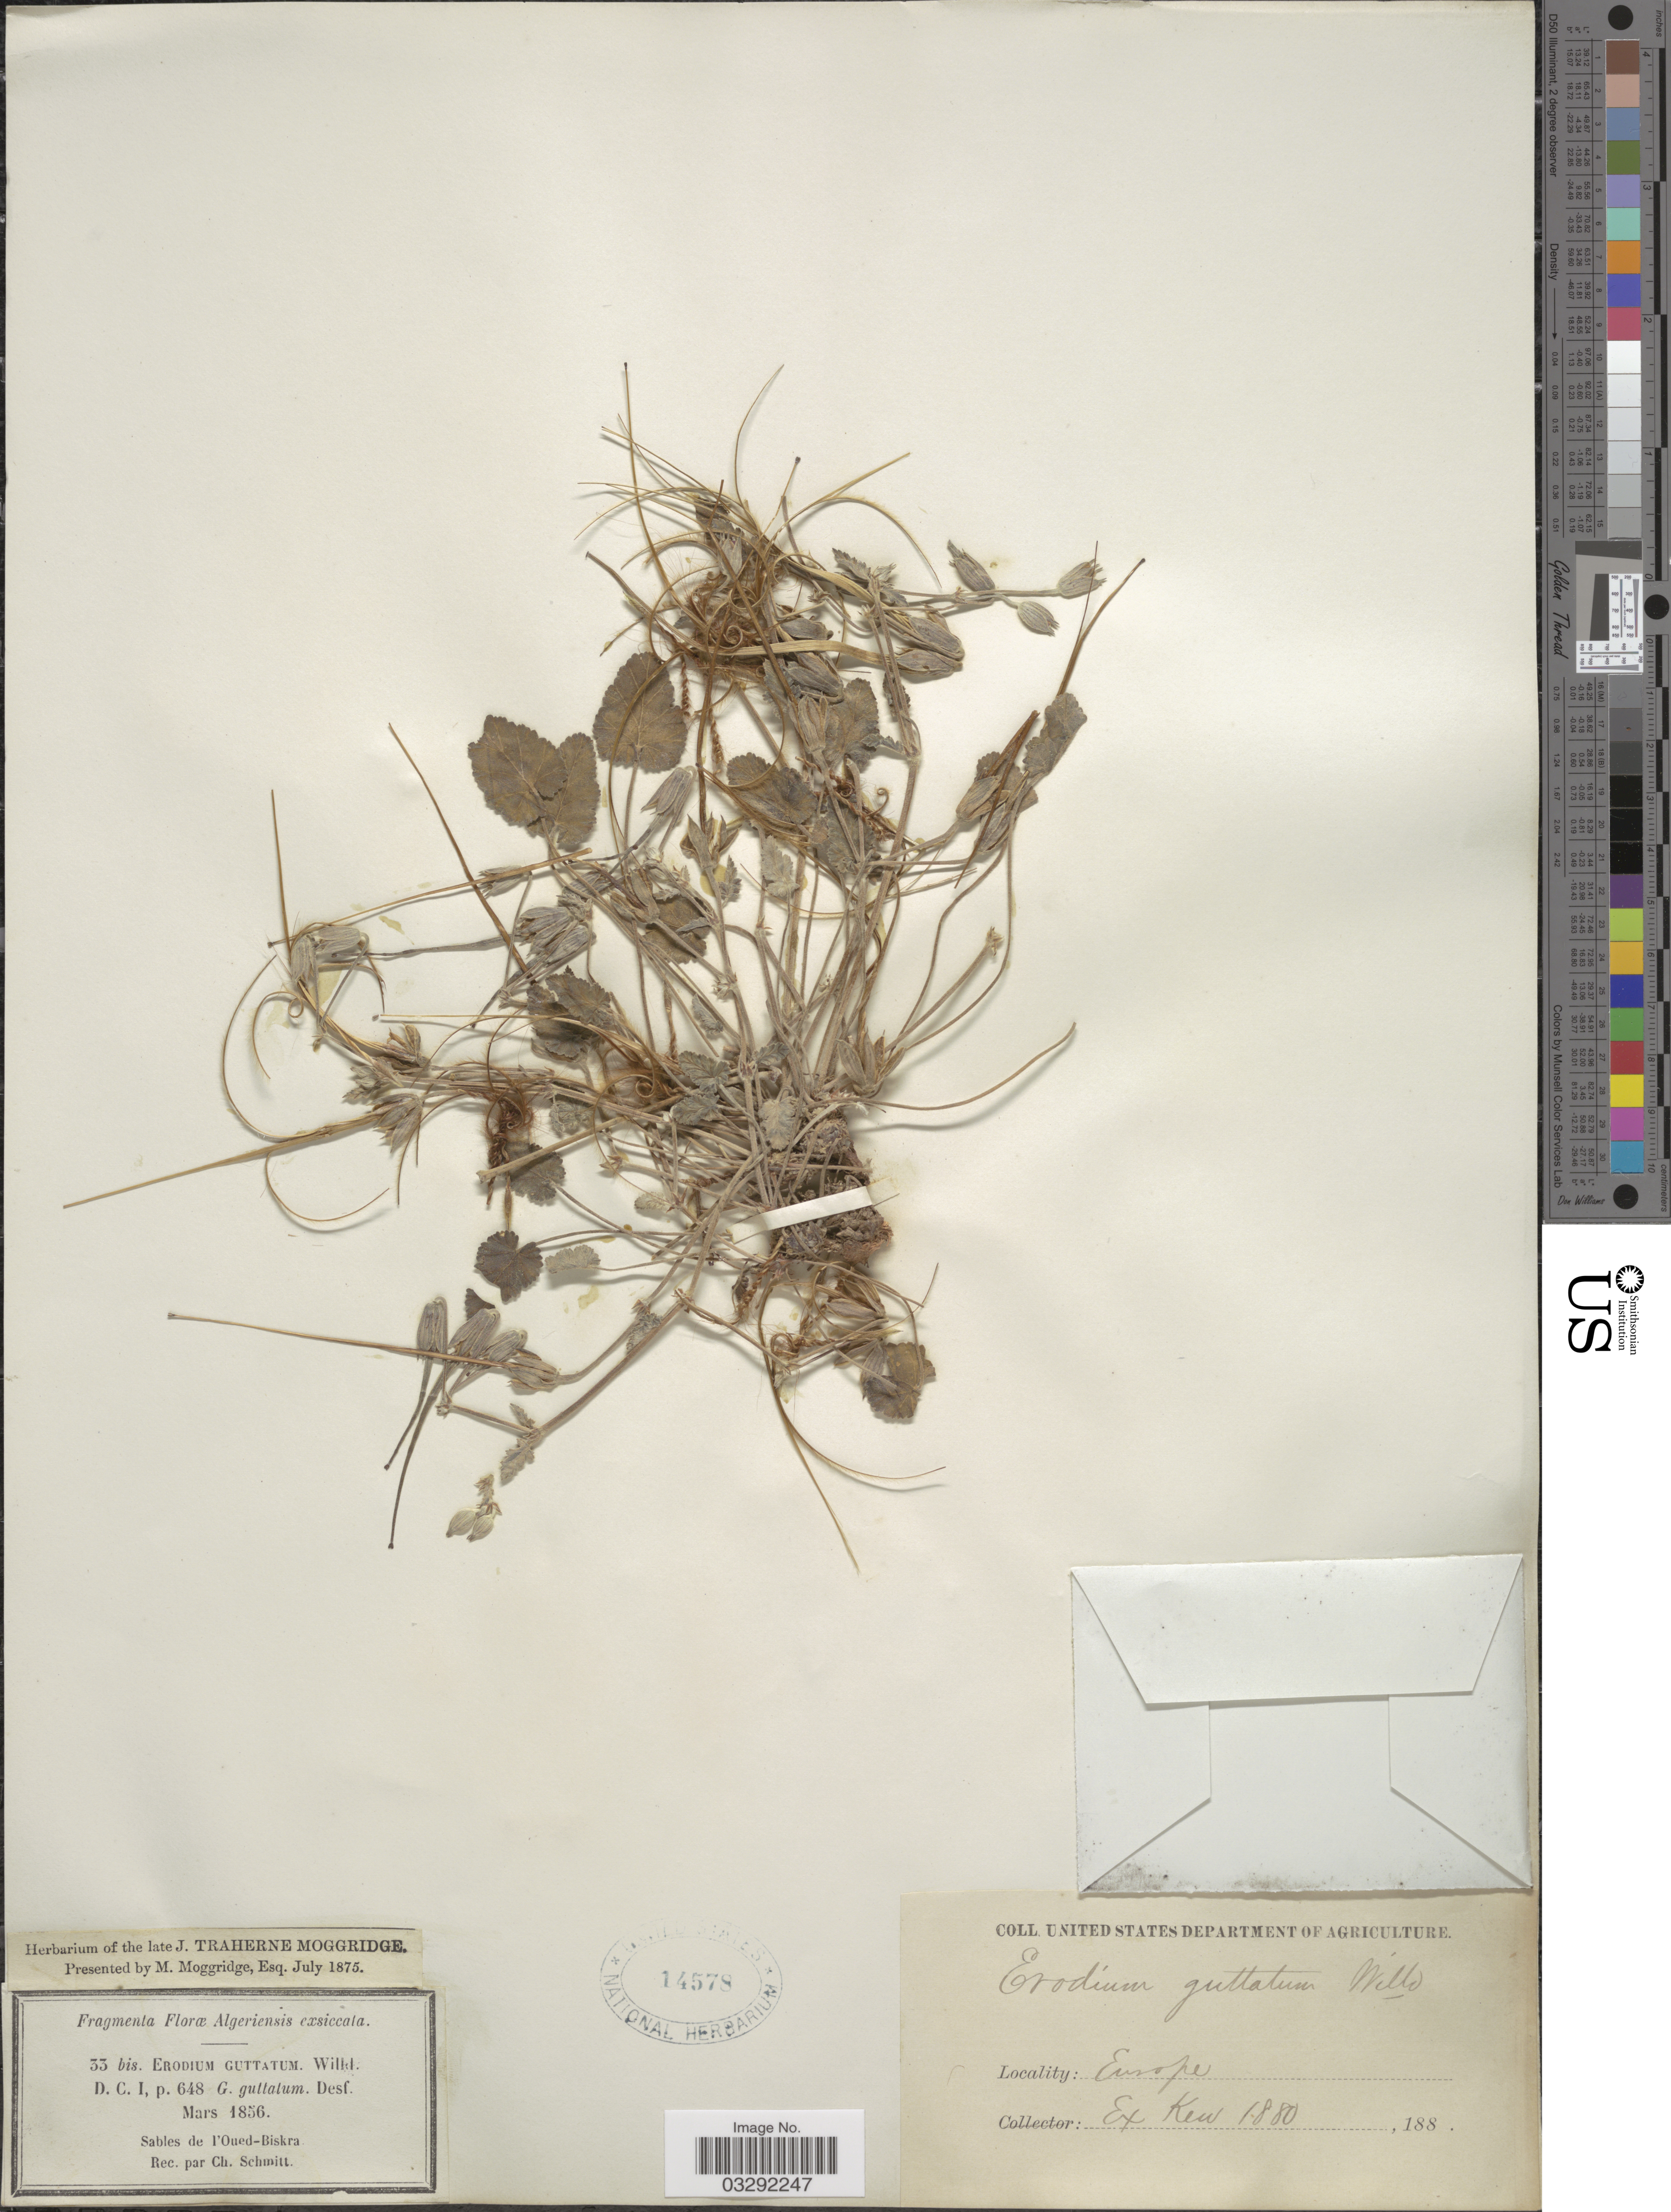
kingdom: Plantae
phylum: Tracheophyta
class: Magnoliopsida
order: Geraniales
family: Geraniaceae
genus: Erodium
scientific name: Erodium guttatum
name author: Willd.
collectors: ex herb. J.T. Moggridge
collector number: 33 bis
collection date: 1856-03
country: Algeria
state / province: Biskra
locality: Sables de l'Oued-Biskra. Europe.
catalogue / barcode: US 14578